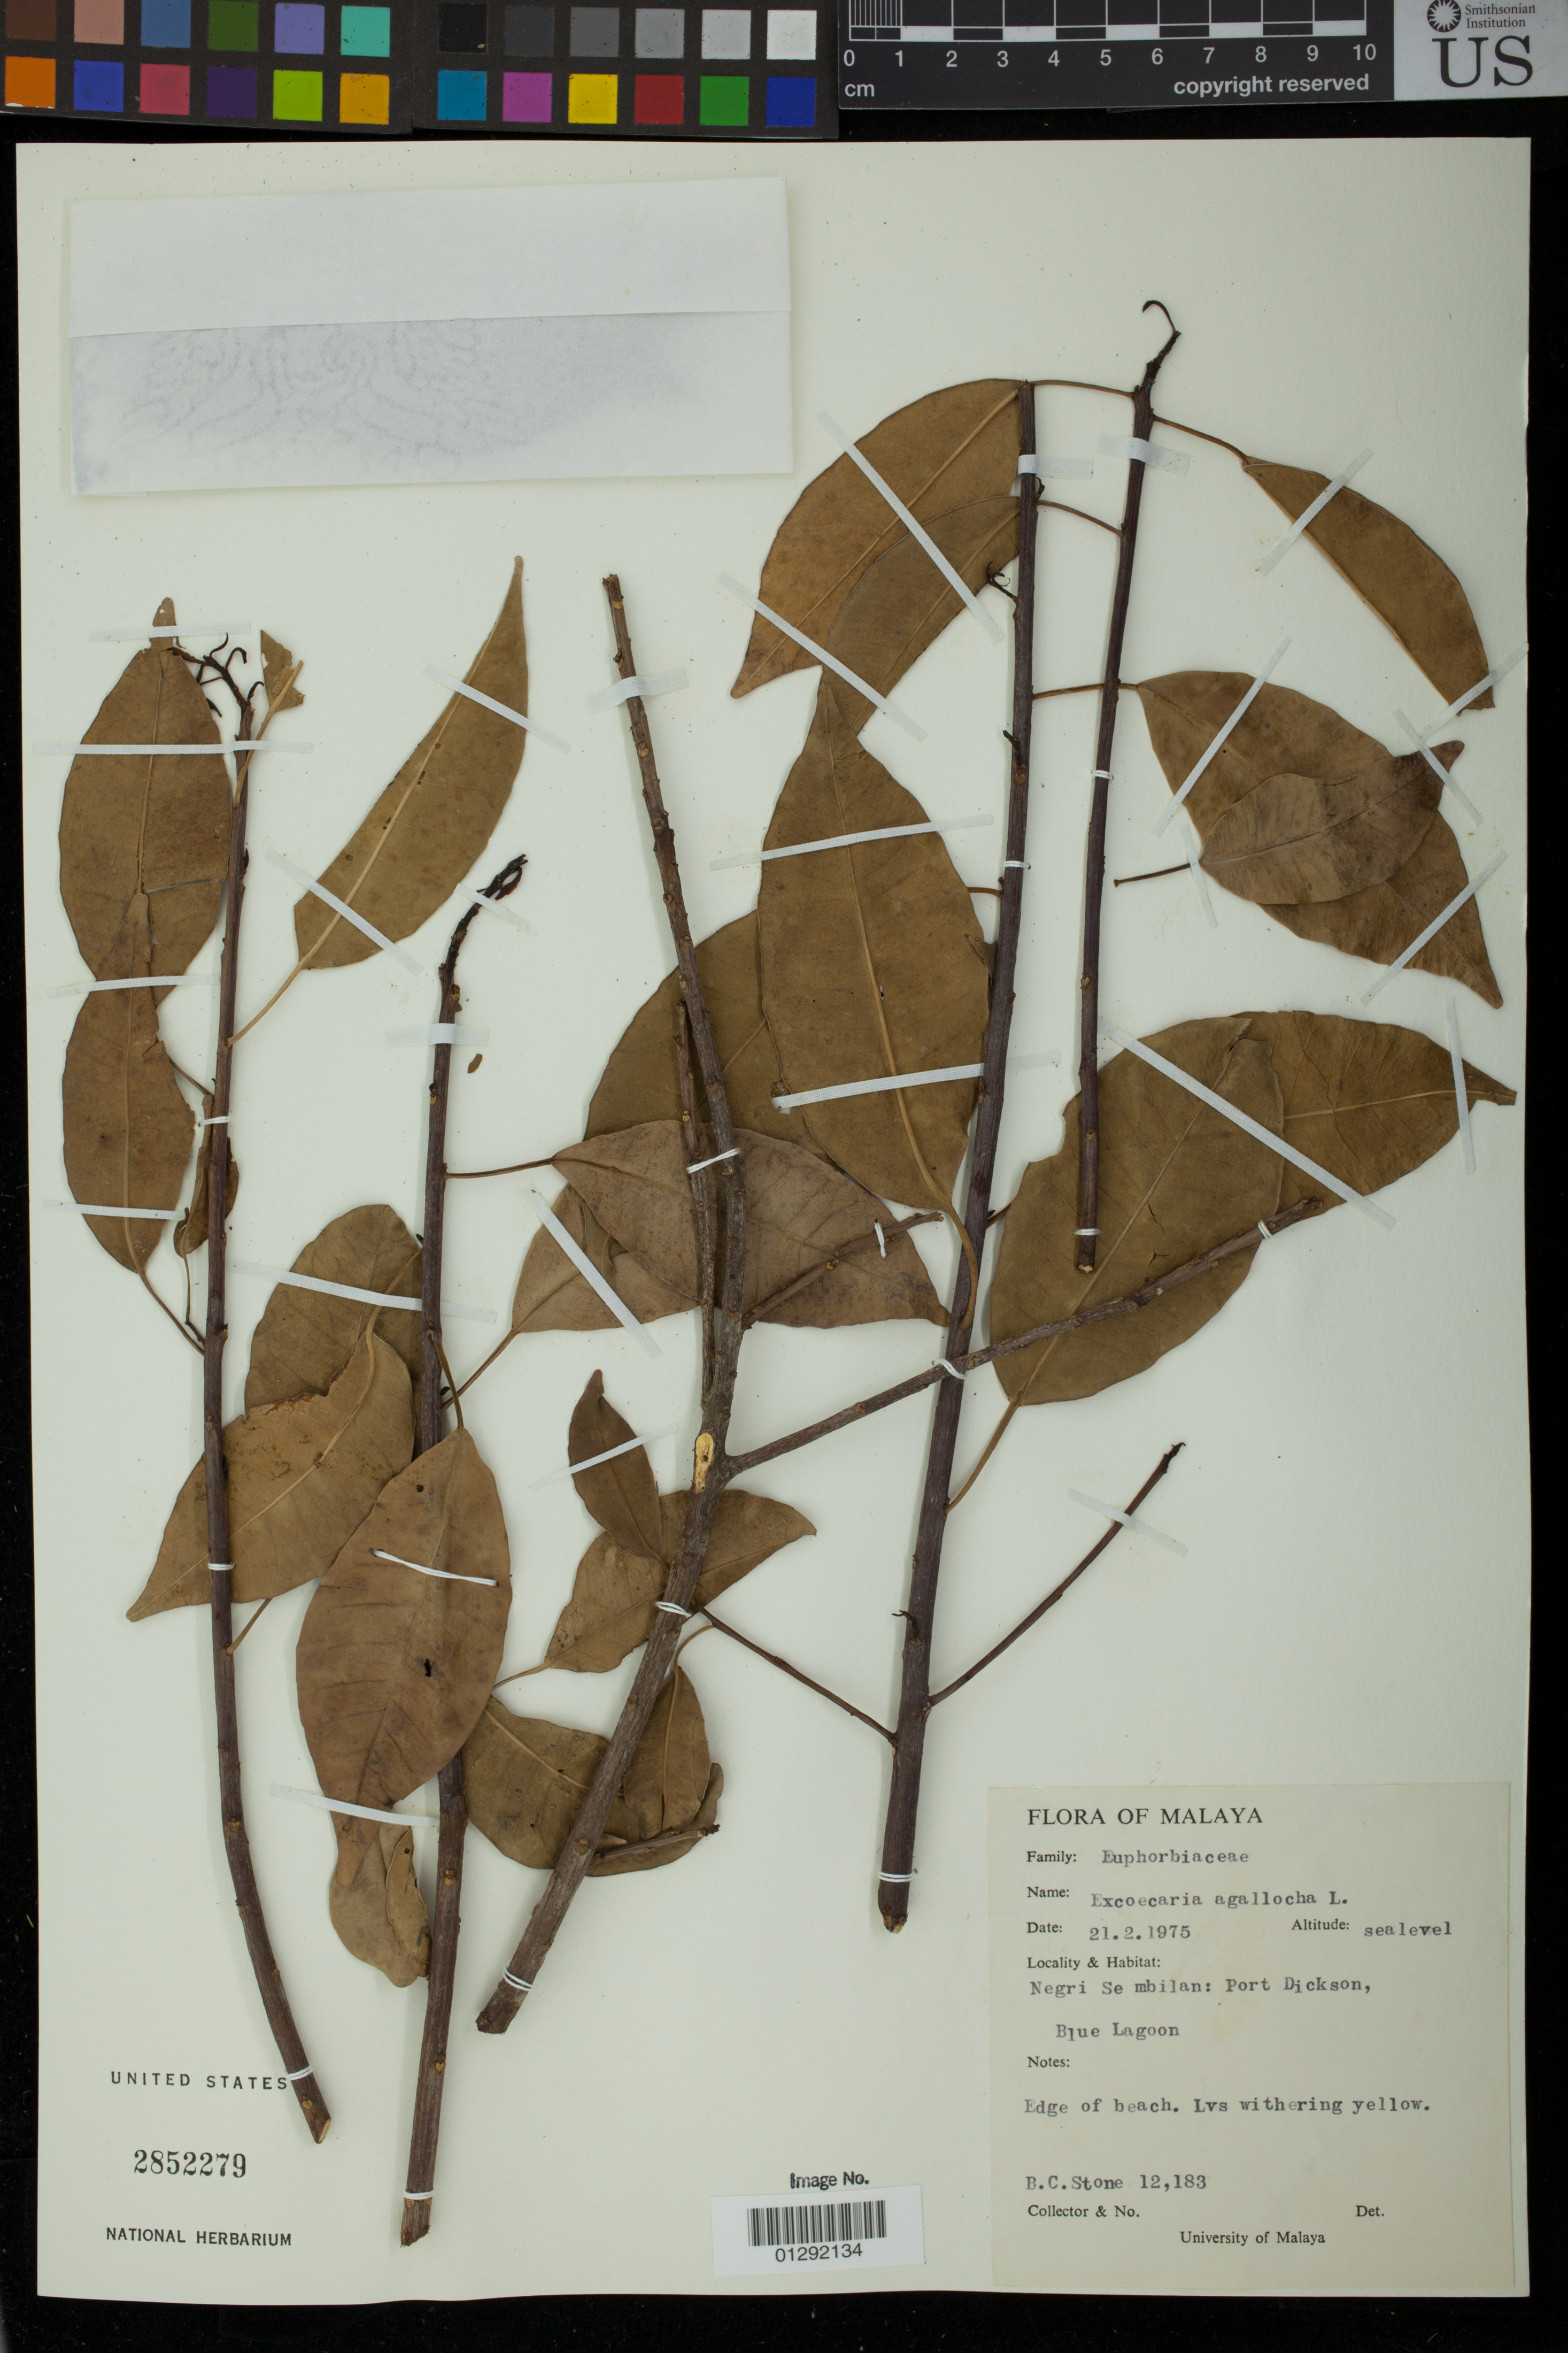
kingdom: Plantae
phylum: Tracheophyta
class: Magnoliopsida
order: Malpighiales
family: Euphorbiaceae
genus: Excoecaria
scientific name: Excoecaria agallocha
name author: L.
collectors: B. C. Stone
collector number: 12183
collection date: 1975-02-21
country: Malaysia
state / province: Negeri Sembilan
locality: Negri Sembilan: Port Dickson, Blue Lagoon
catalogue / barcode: US 2852279